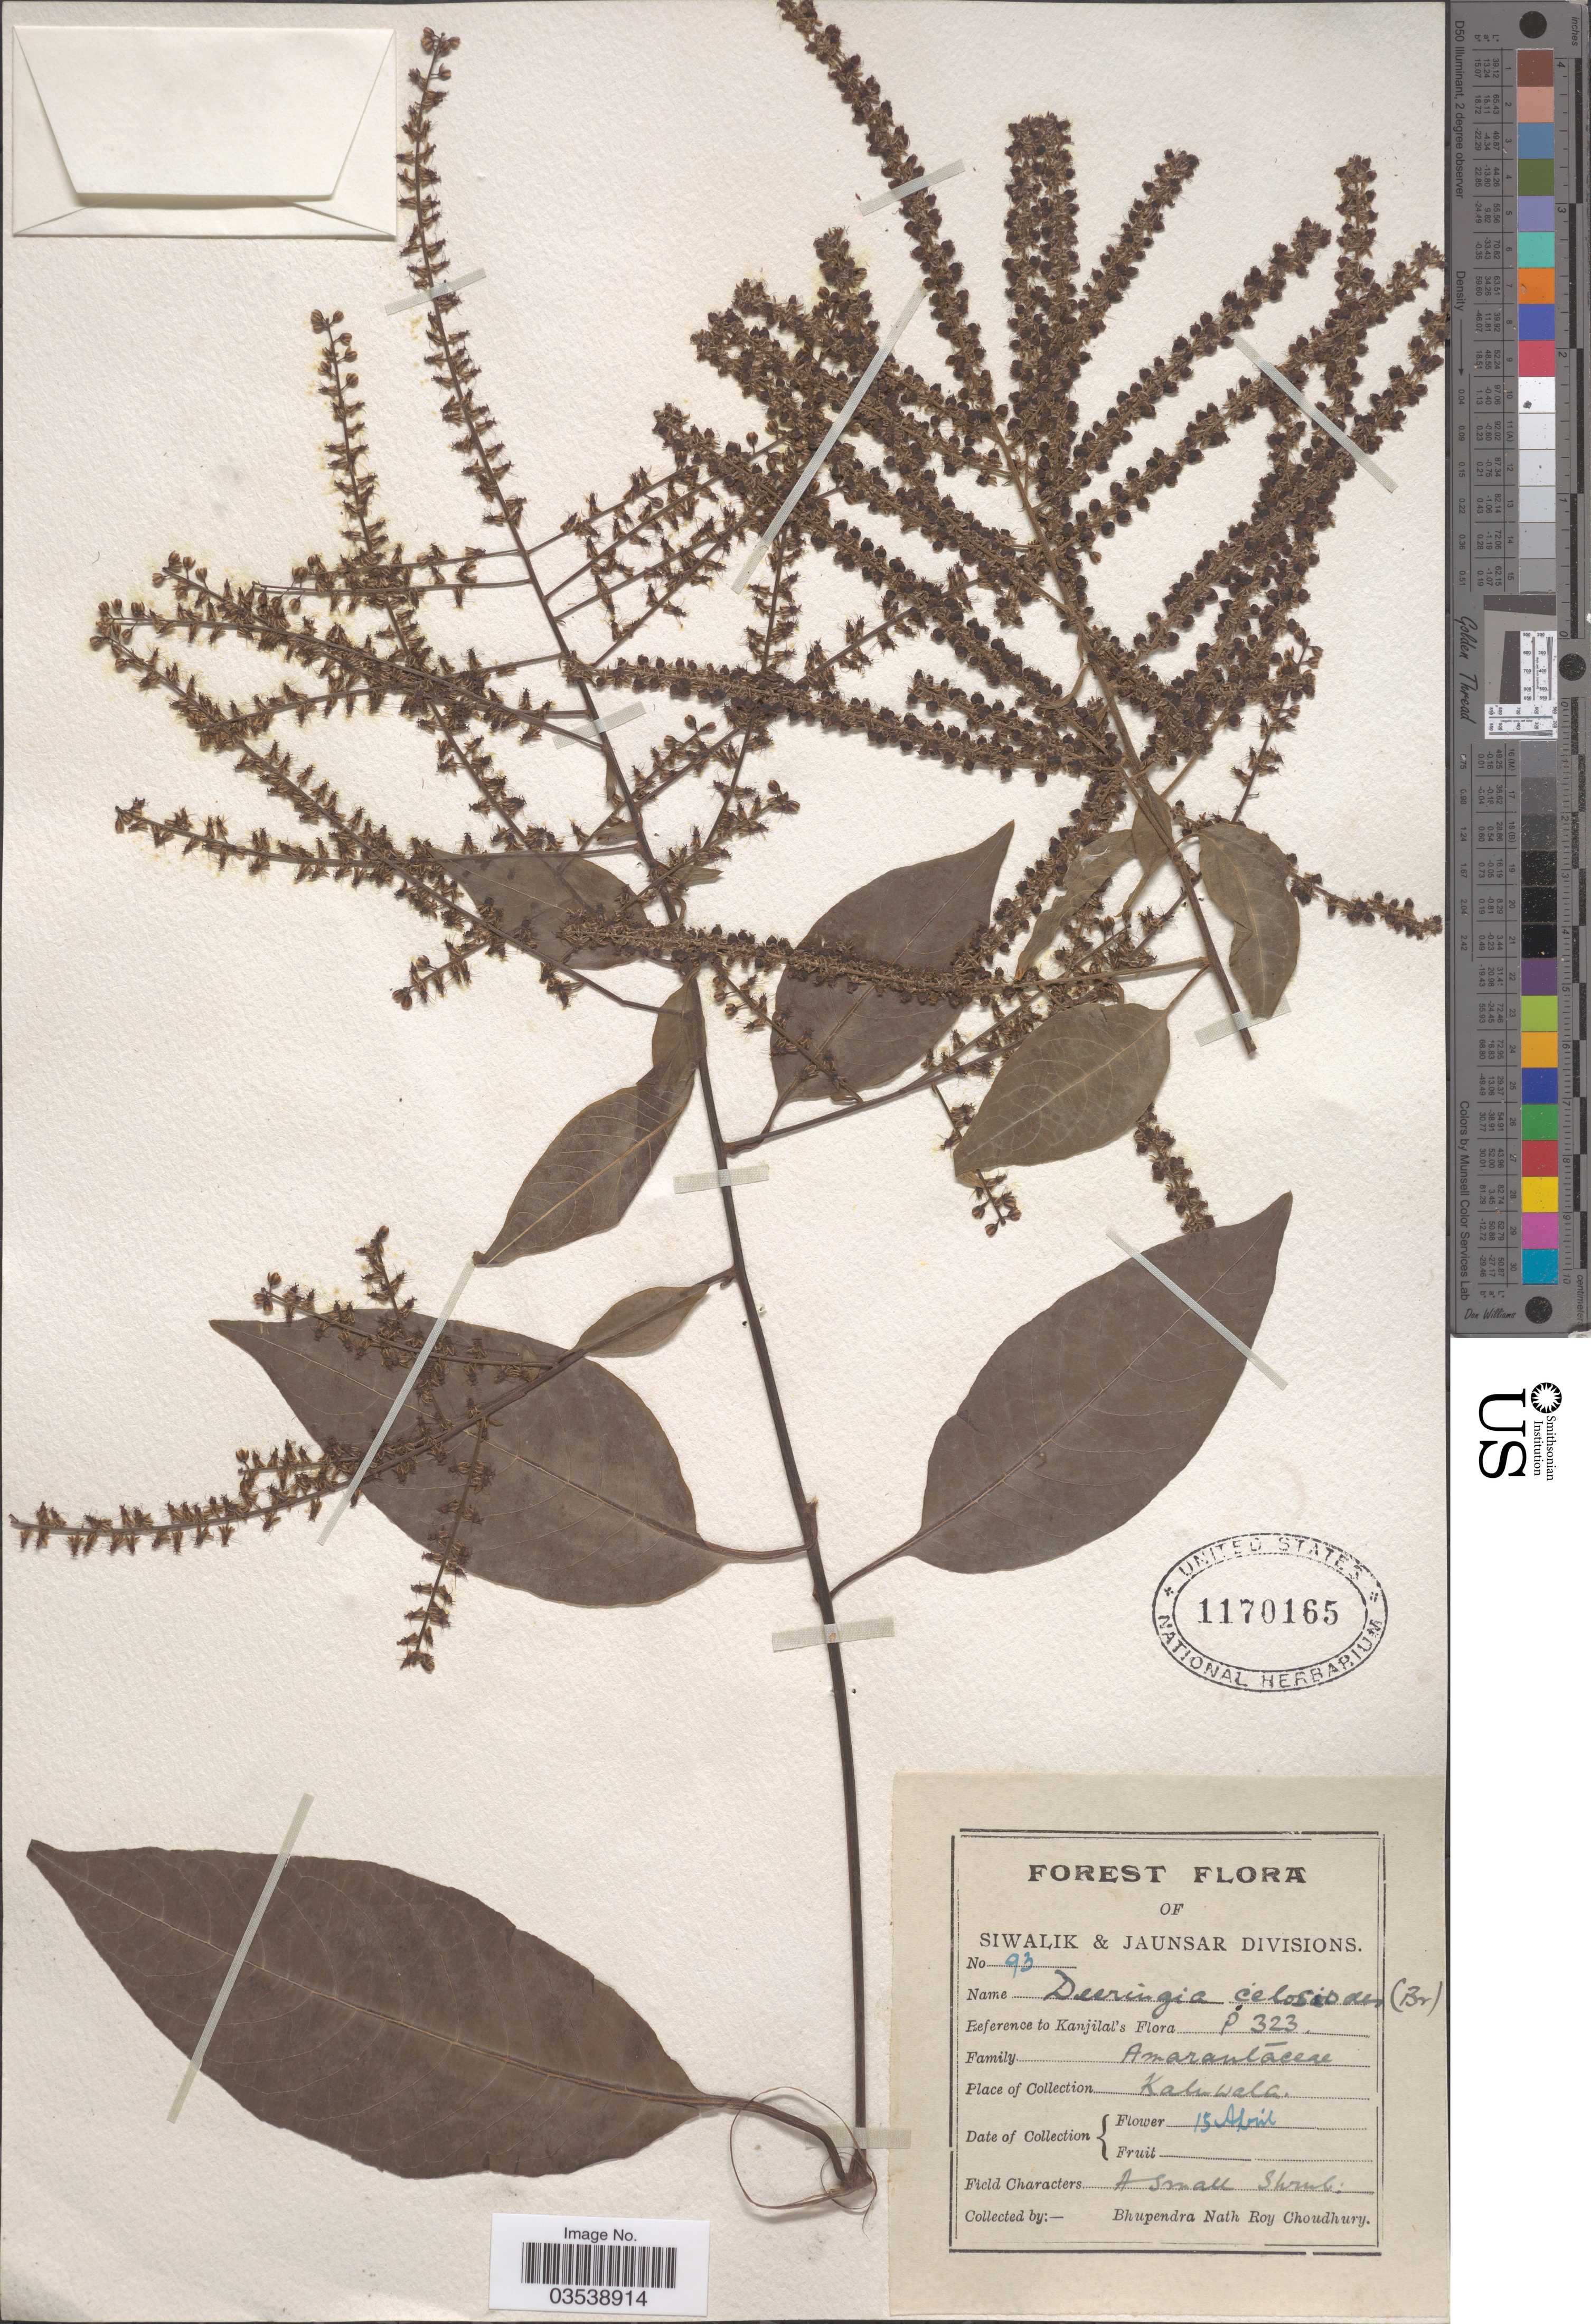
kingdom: Plantae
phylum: Tracheophyta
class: Magnoliopsida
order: Caryophyllales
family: Amaranthaceae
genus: Deeringia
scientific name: Deeringia amaranthoides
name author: (Lam.) Merr.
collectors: B. Choudhury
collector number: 93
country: India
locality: Siwalik & Jaunsar Divisions. Kaliwala.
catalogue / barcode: US 1170165